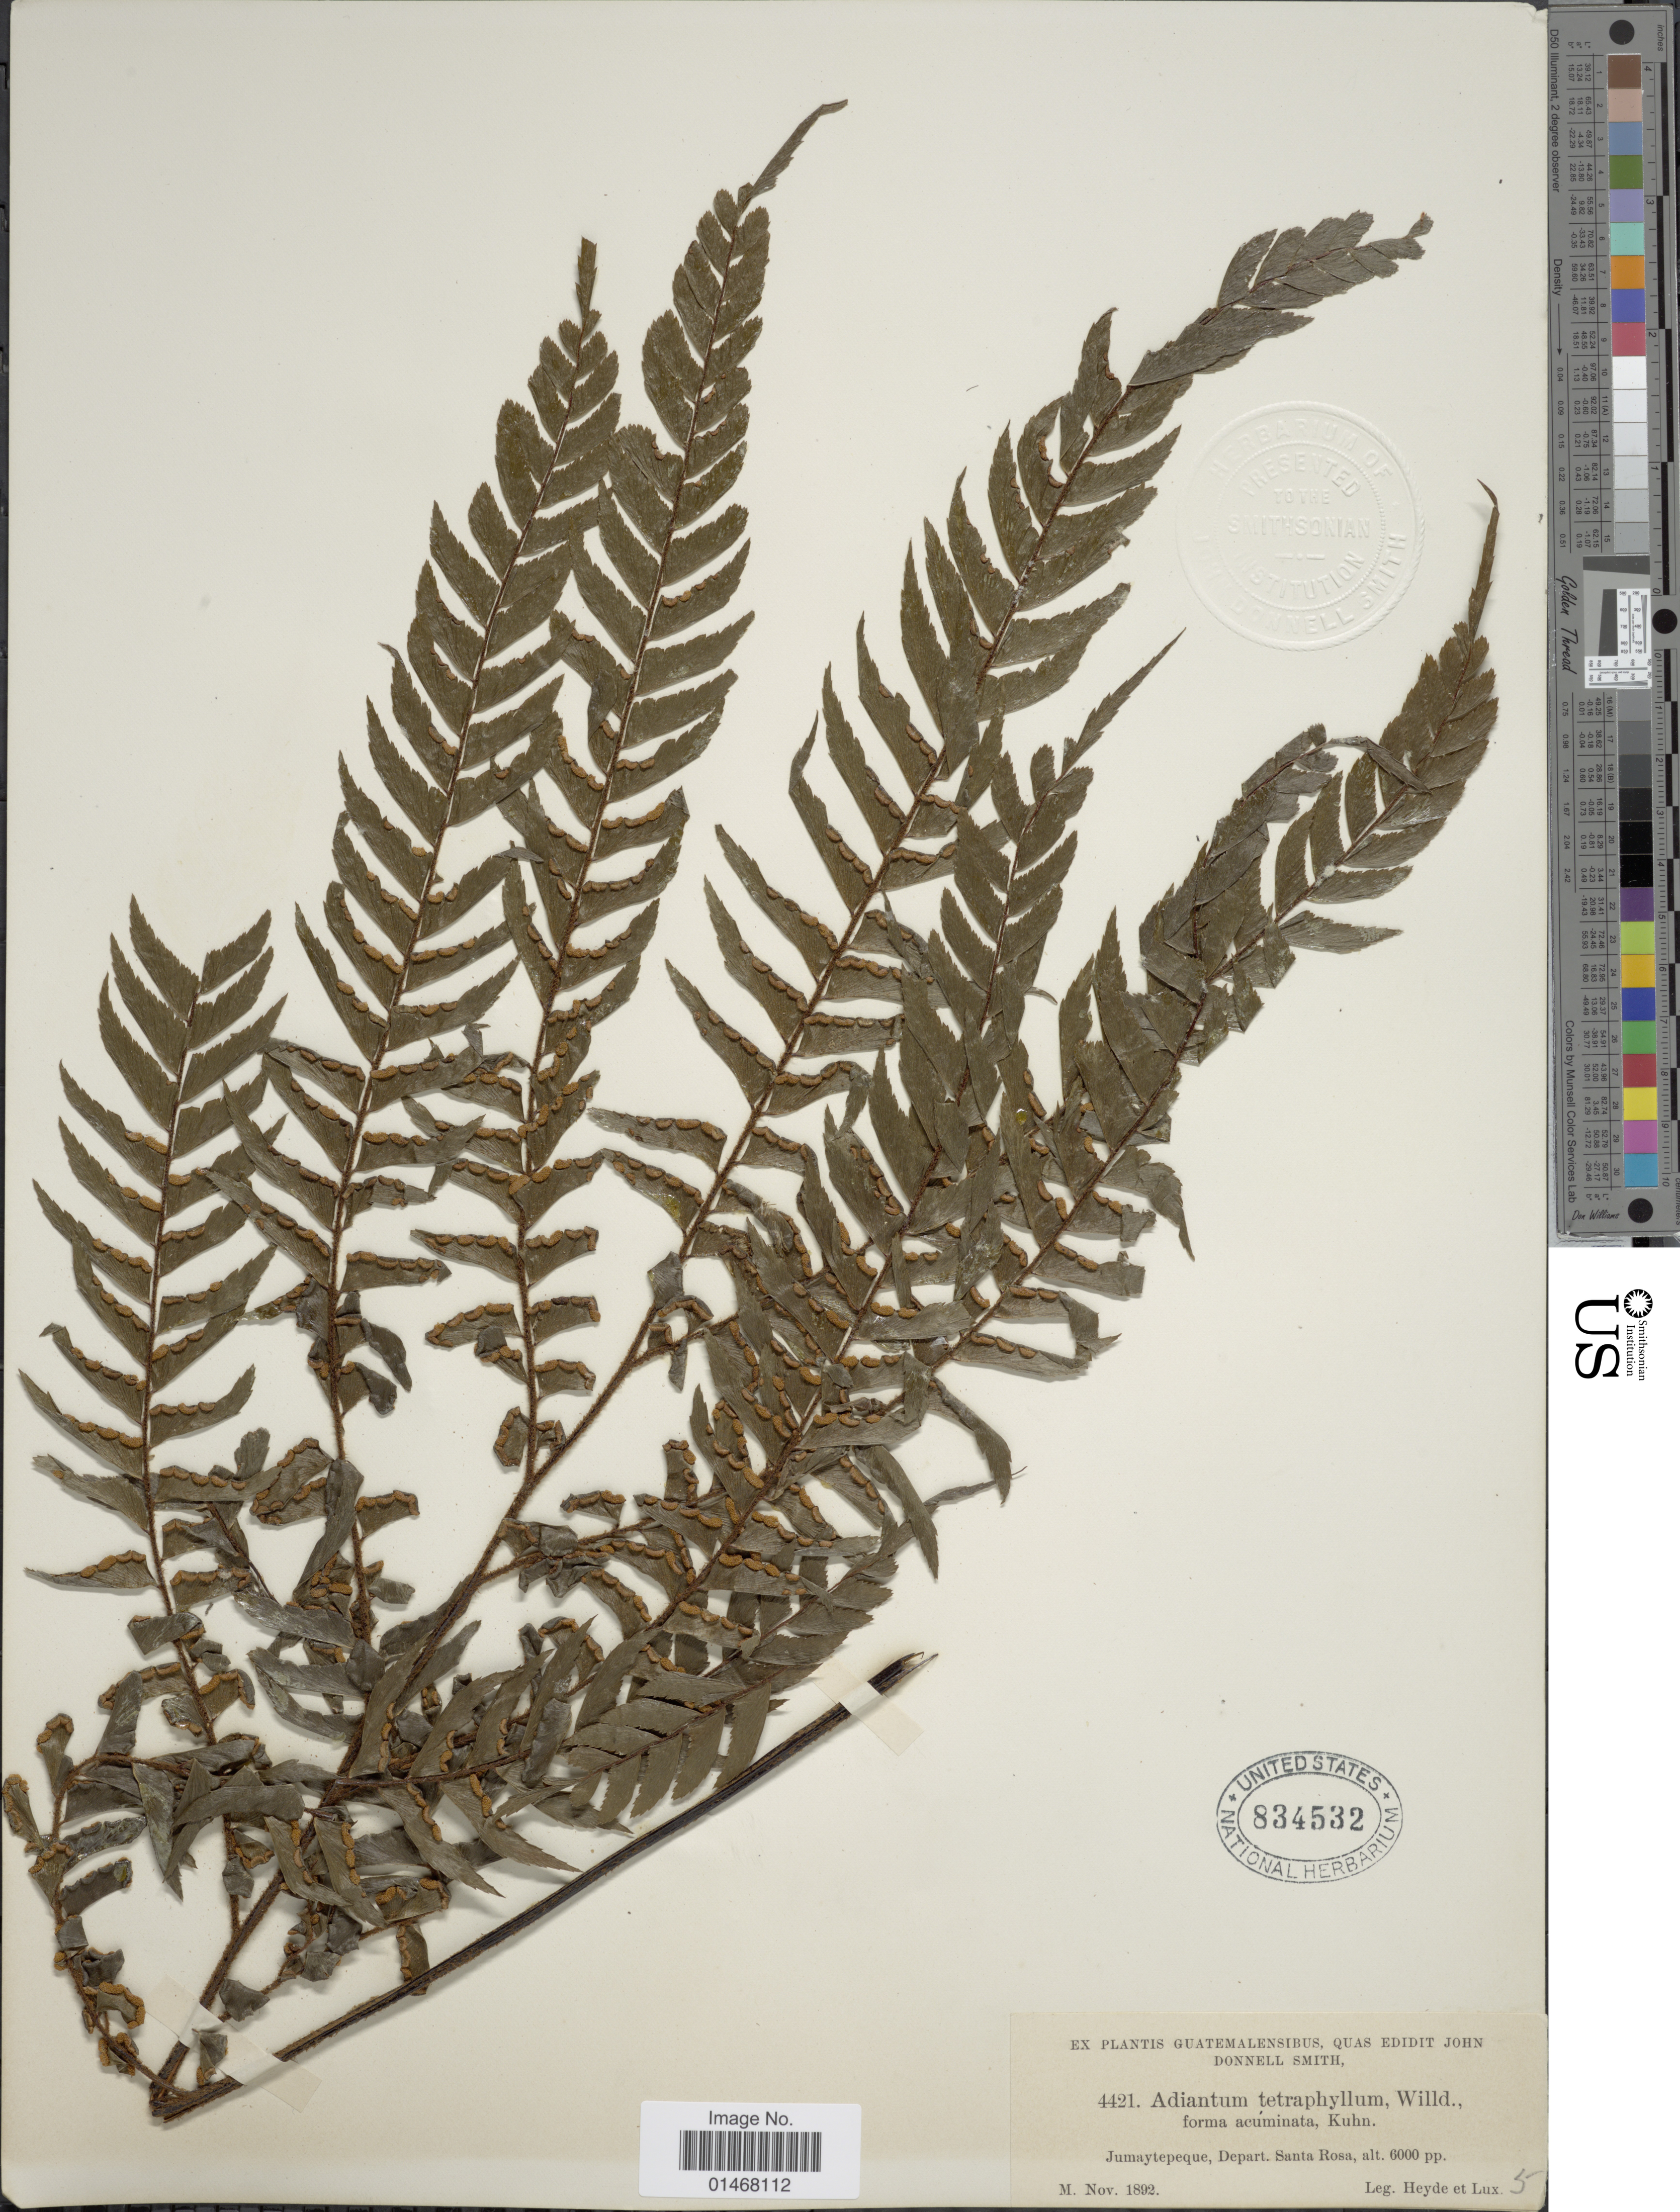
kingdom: Plantae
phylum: Tracheophyta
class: Polypodiopsida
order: Polypodiales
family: Pteridaceae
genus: Adiantum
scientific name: Adiantum tetraphyllum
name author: Humb. & Bonpl. ex Willd.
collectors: Heyde & Lux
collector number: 4421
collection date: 1892-11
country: Guatemala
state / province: Santa Rosa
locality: Jamaytepeque, Depart Santa Rosa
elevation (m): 1829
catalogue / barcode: US 834532